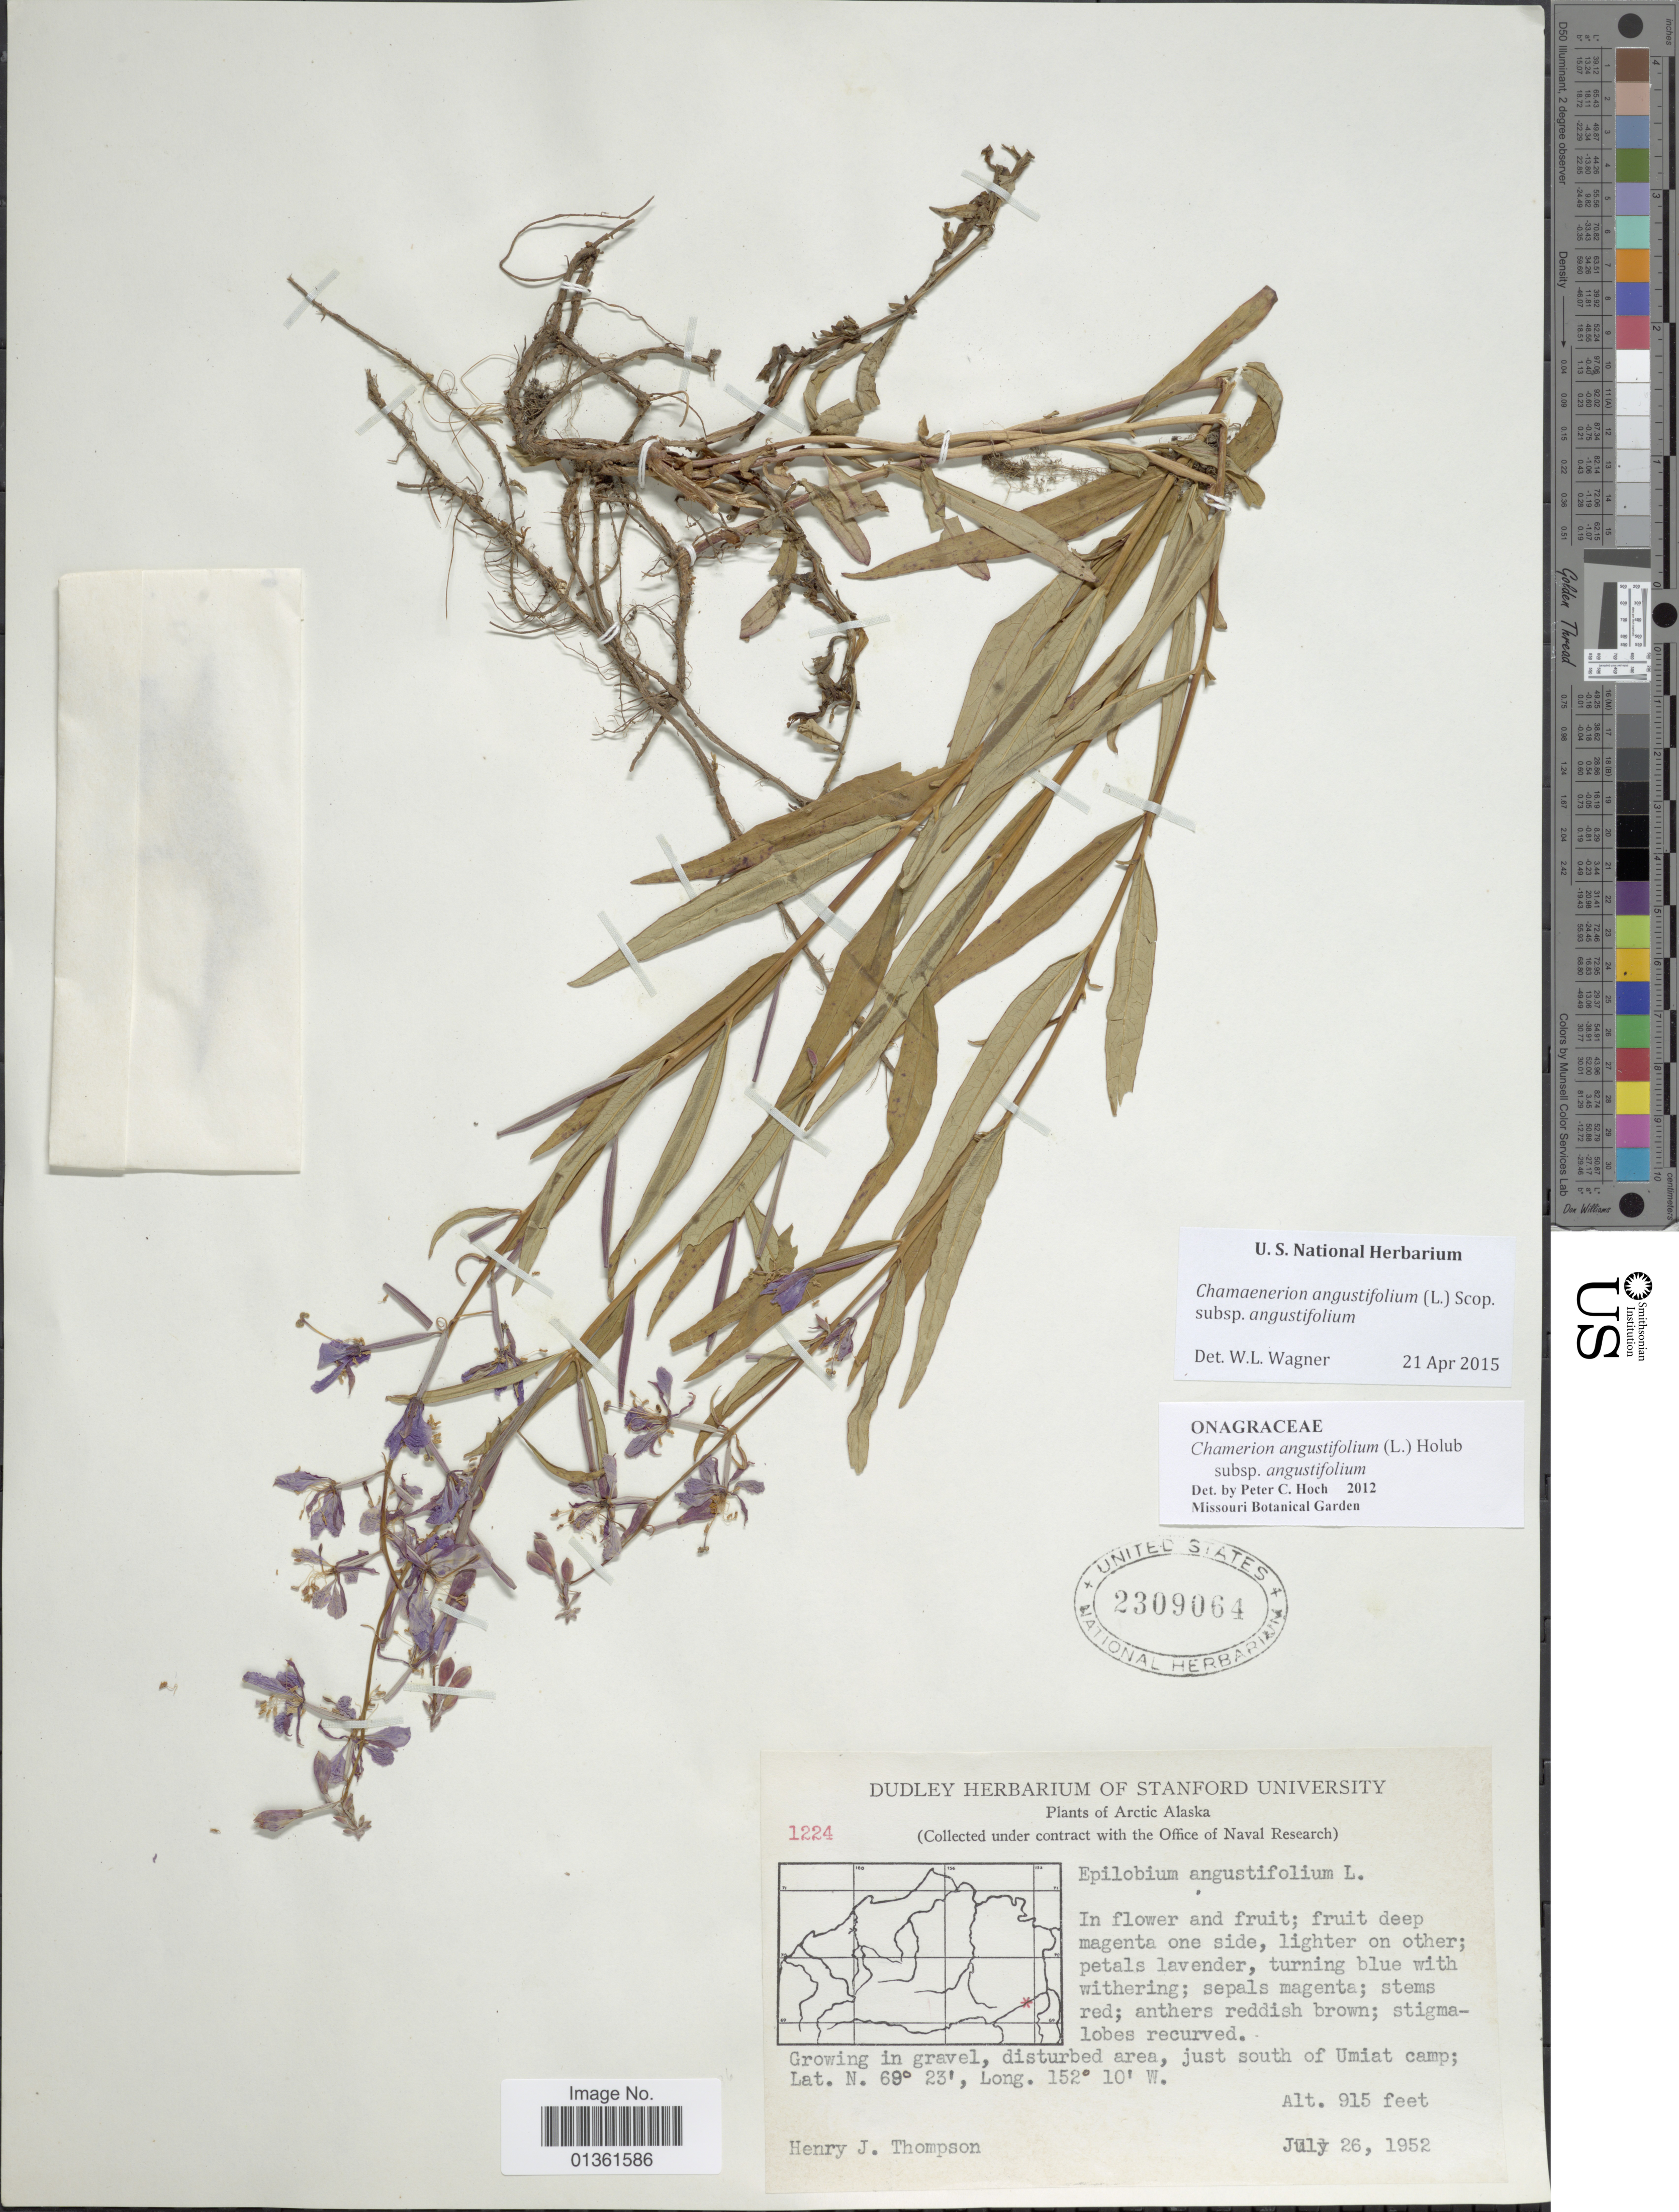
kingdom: Plantae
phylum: Tracheophyta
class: Magnoliopsida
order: Myrtales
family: Onagraceae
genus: Chamaenerion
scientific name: Chamaenerion angustifolium subsp. angustifolium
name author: (L.) Scop.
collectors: H. J. Thompson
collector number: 1224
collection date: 1952-07-26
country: United States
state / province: Alaska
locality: Arctic Alaska. Just south of Umiat camp.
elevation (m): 279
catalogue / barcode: US 2309064